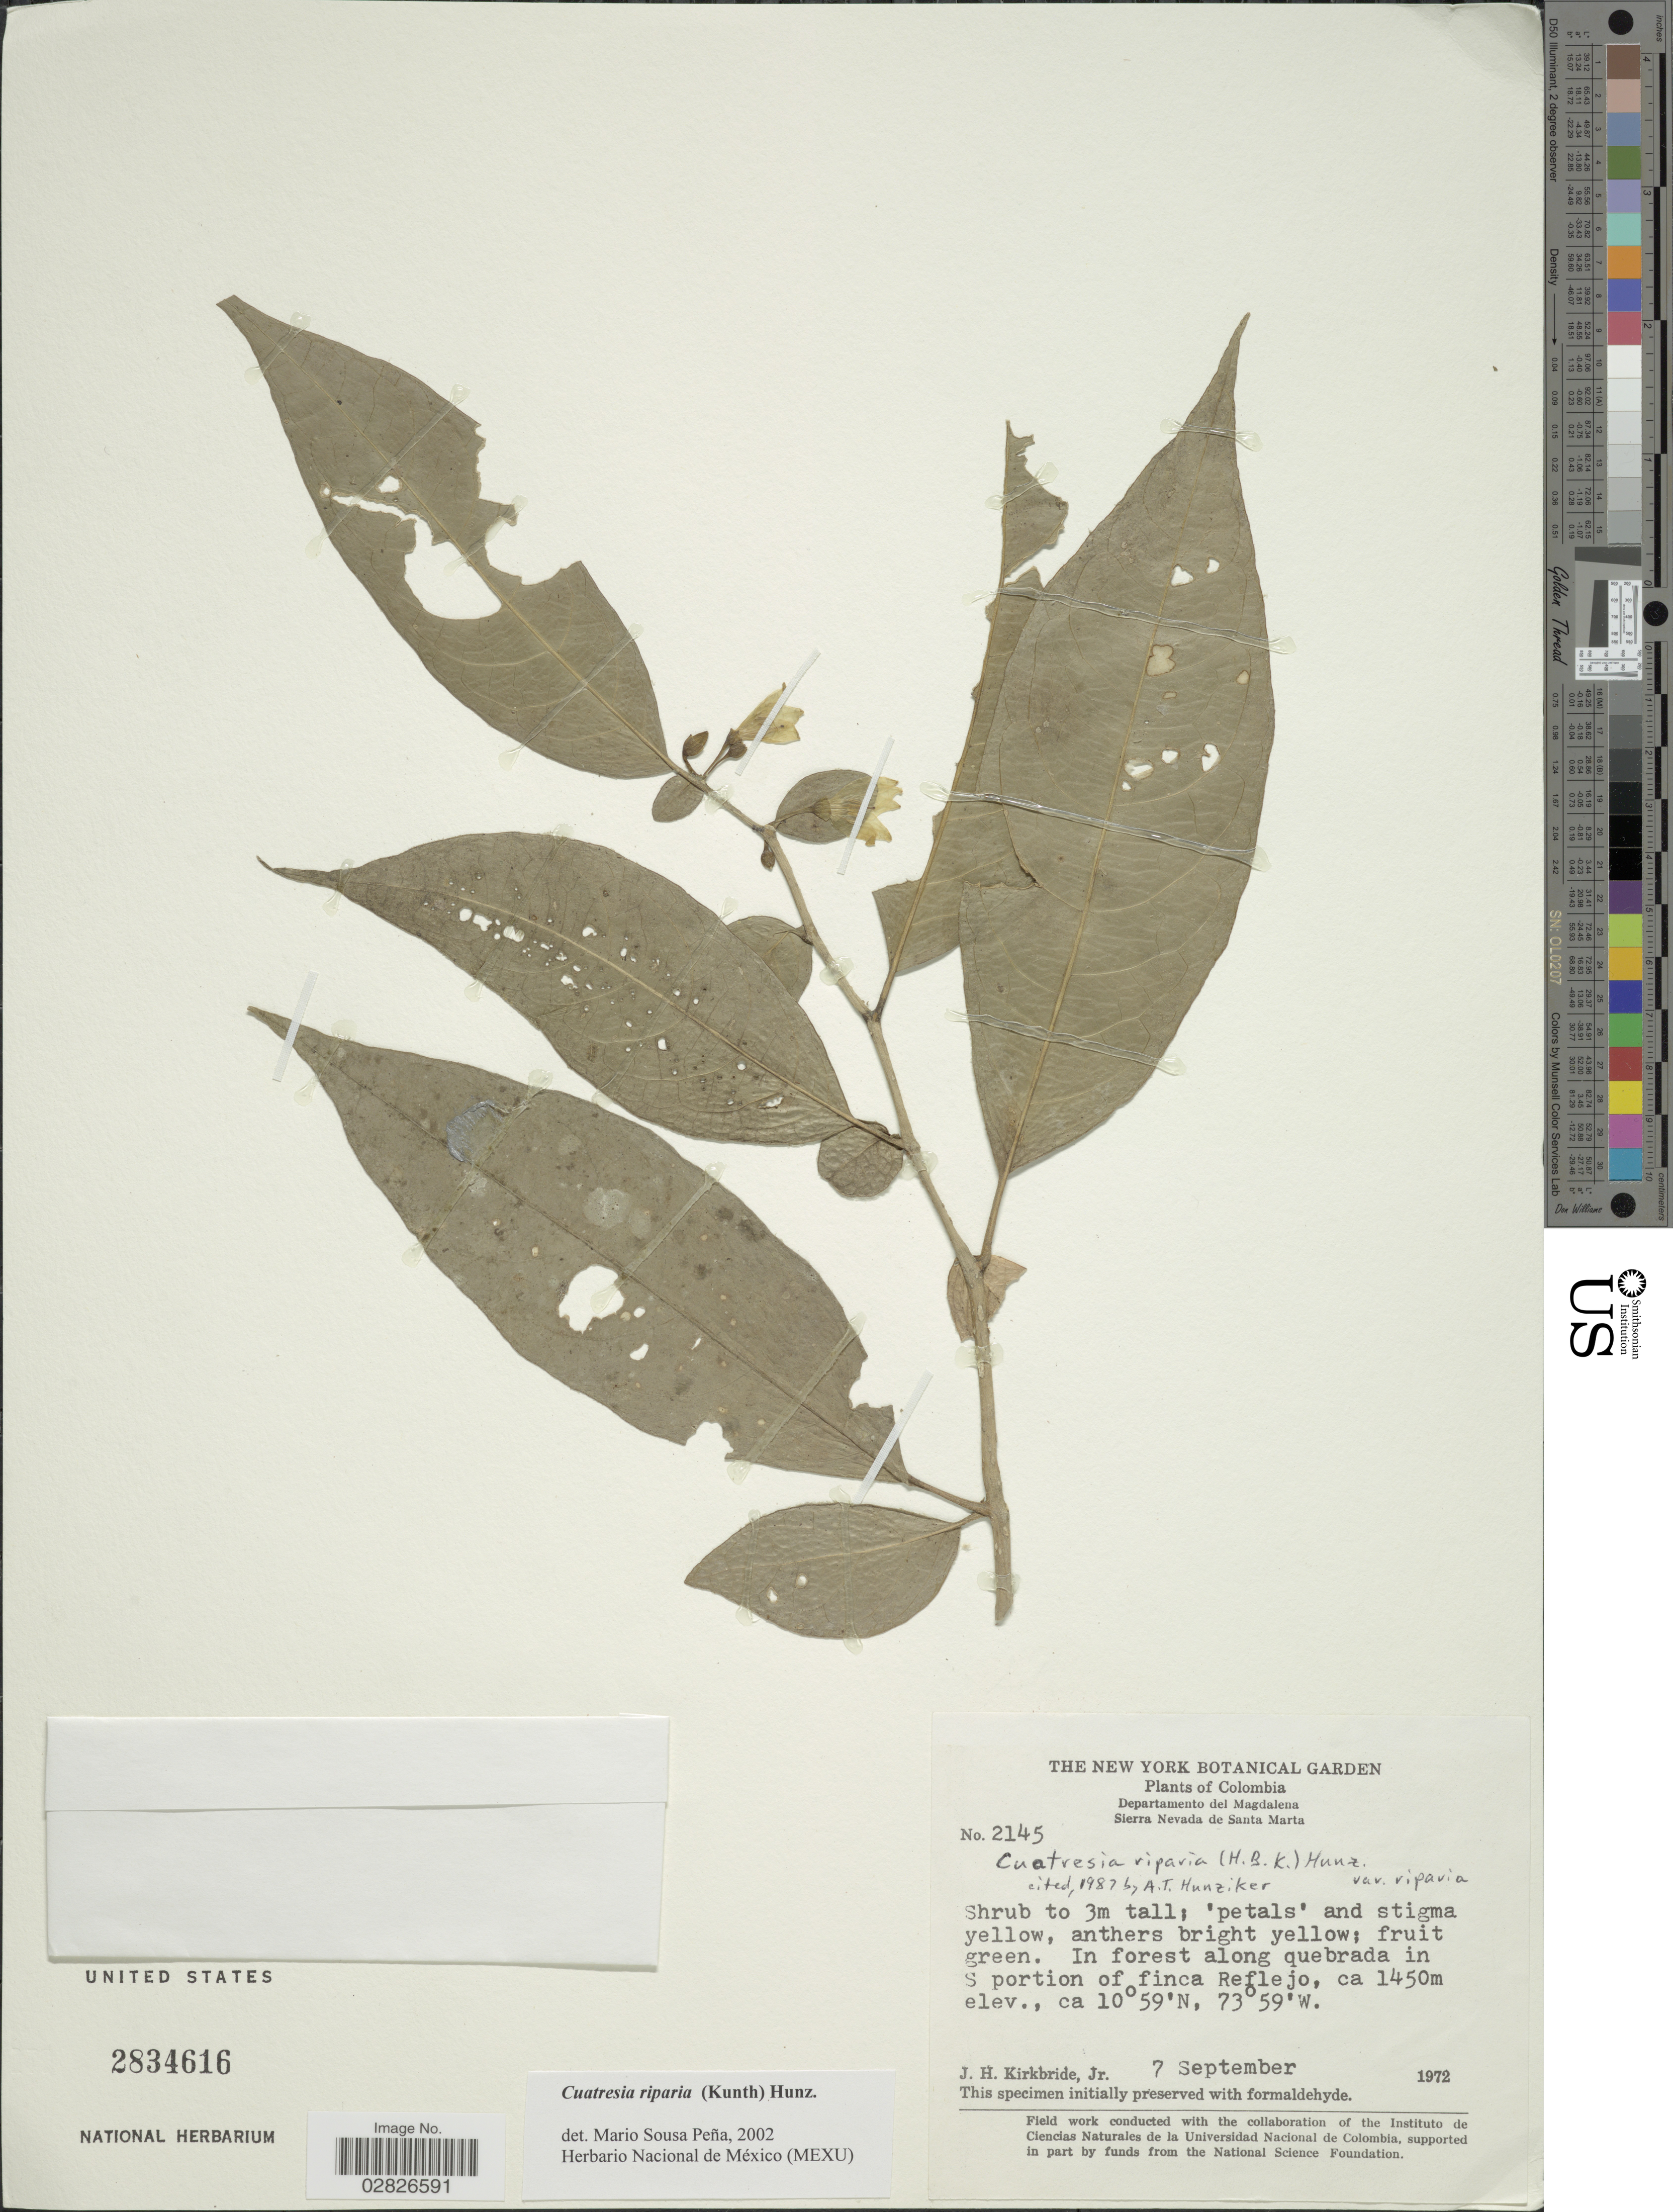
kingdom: Plantae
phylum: Tracheophyta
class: Magnoliopsida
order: Solanales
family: Solanaceae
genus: Cuatresia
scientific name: Cuatresia riparia var. riparia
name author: (Kunth) Hunz.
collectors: J. H. Kirkbride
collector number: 2145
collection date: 1972-09-07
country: Colombia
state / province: Magdalena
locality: Departamento del Magdalena, Sierra Nevada de Santa Marta, In forest along quebrada in S portion of finca Reflejo.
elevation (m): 1450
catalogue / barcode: US 2834616